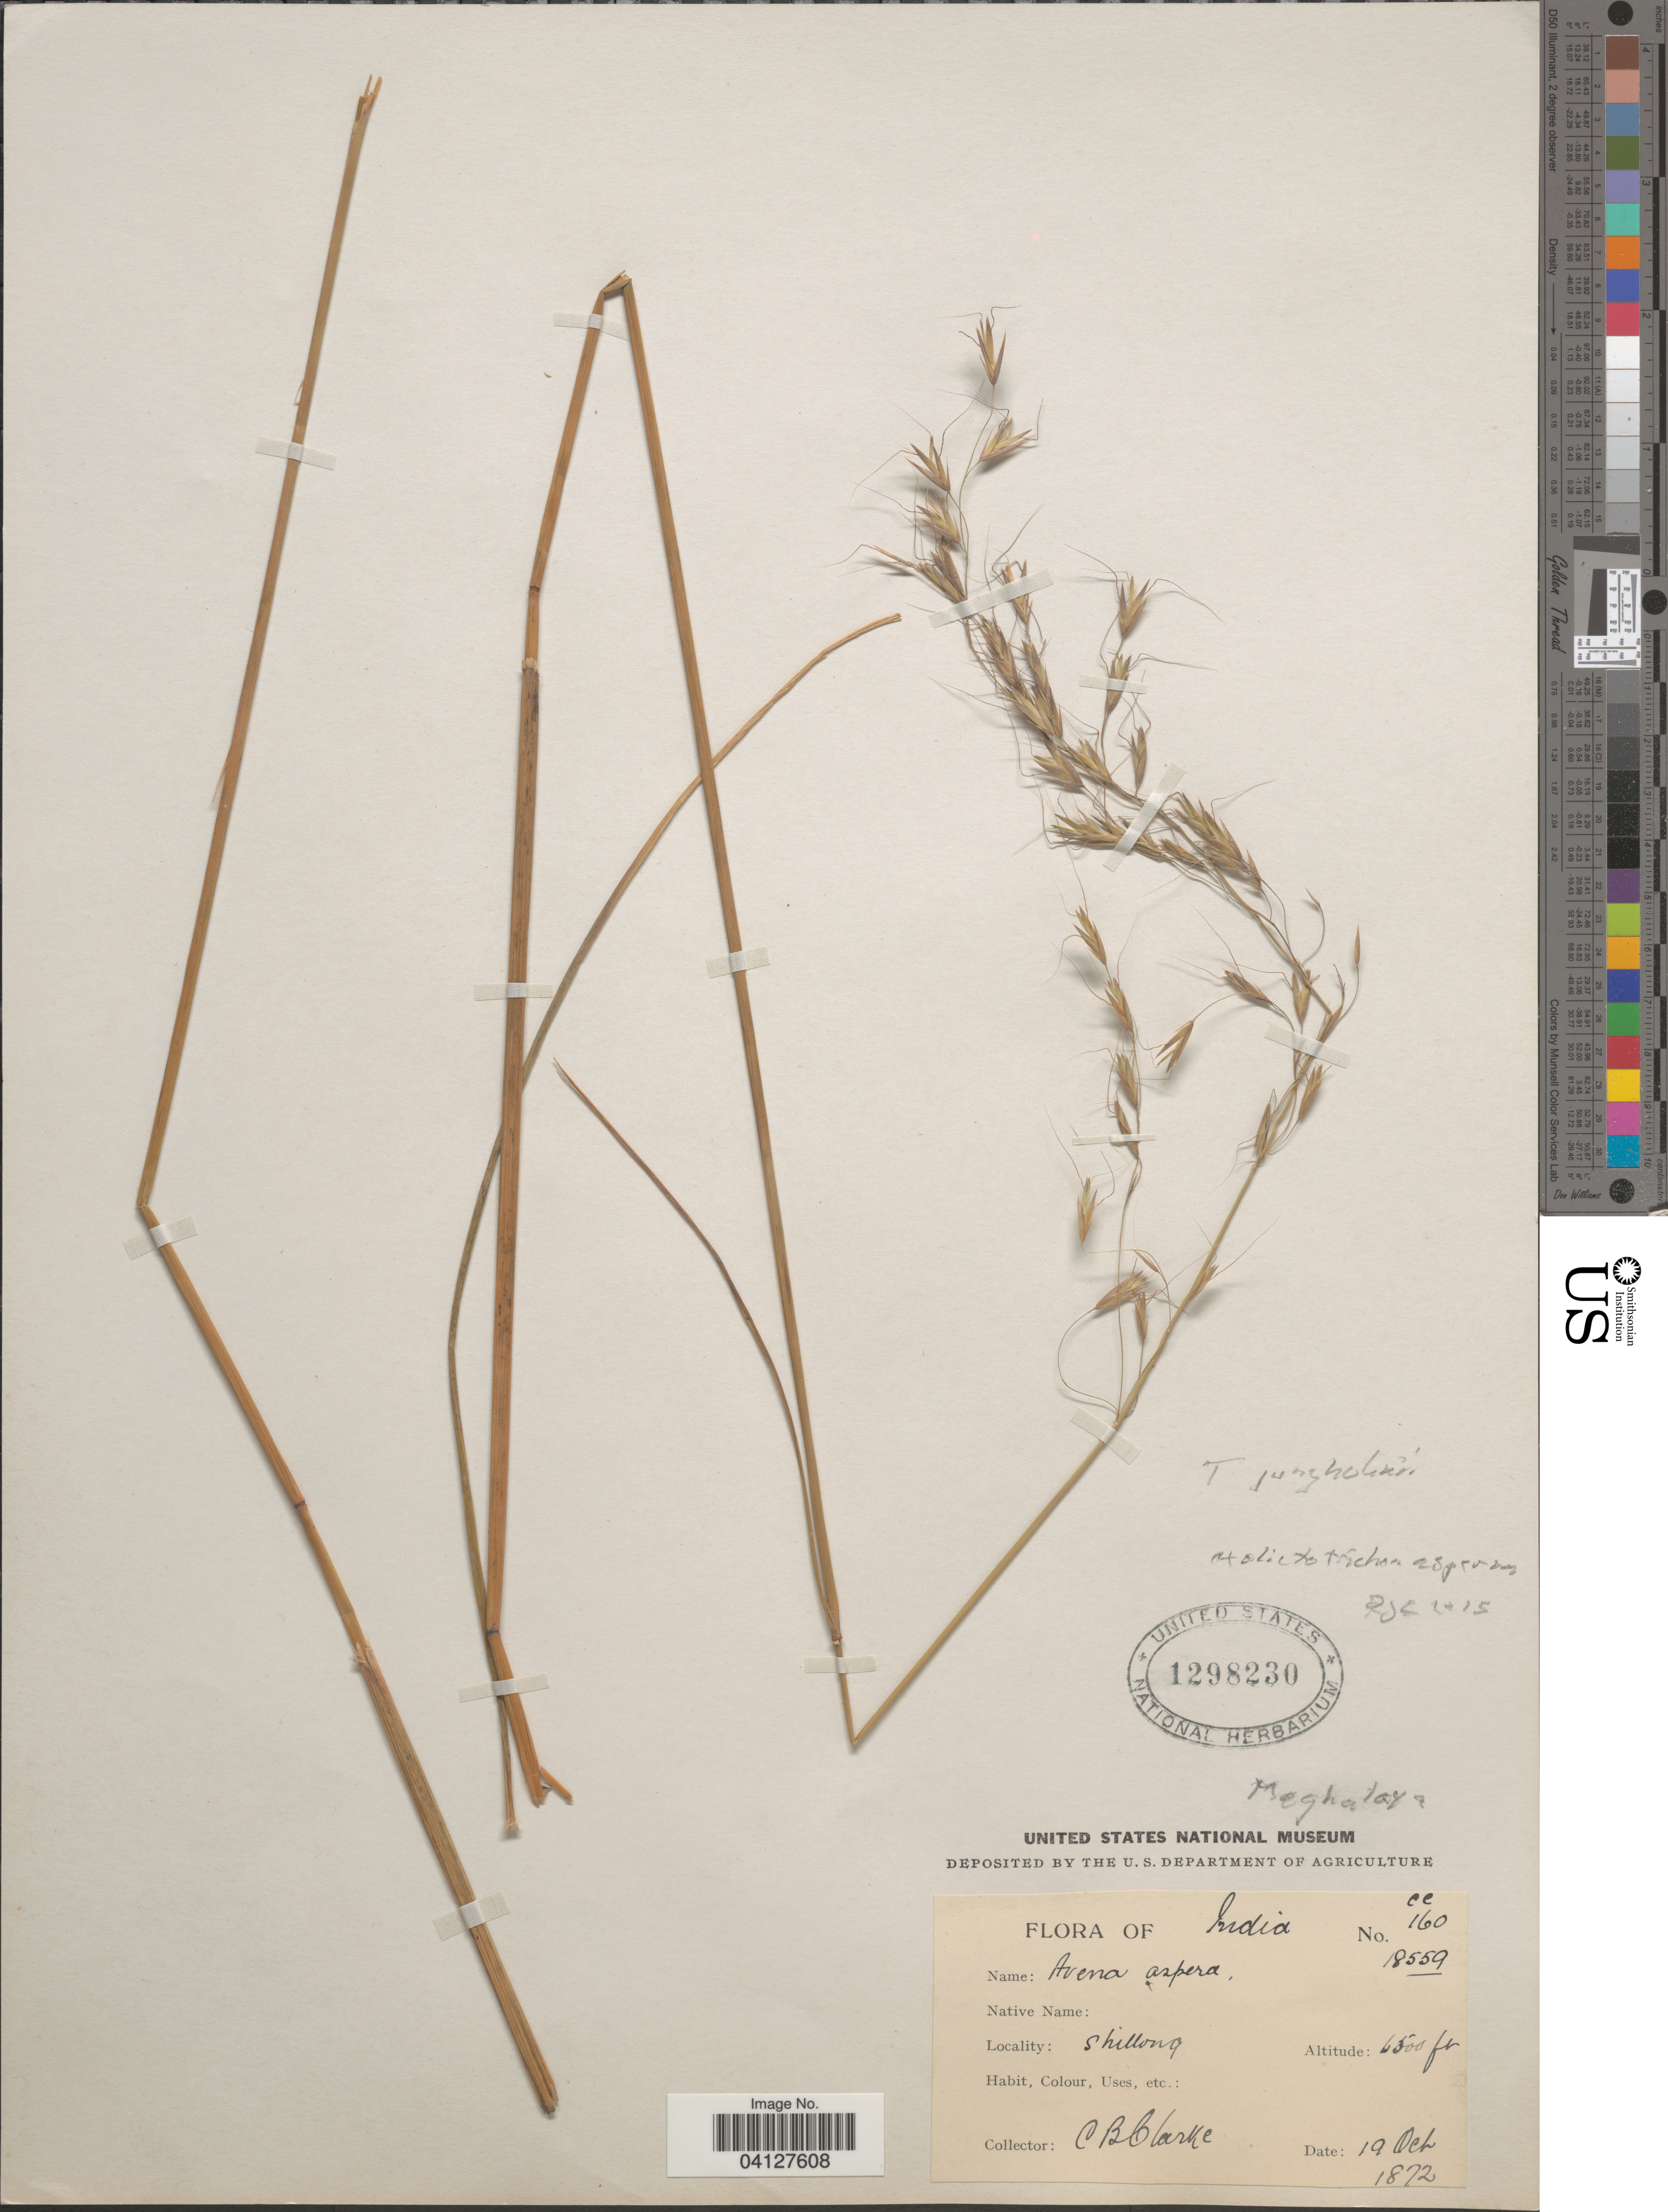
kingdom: Plantae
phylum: Tracheophyta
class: Liliopsida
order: Poales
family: Poaceae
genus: Avena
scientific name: Avena aspera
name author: Munro ex Thwaites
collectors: C. B. Clarke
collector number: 160/18559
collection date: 1872-10-19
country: India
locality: Shillong.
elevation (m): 1981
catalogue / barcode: US 1298230